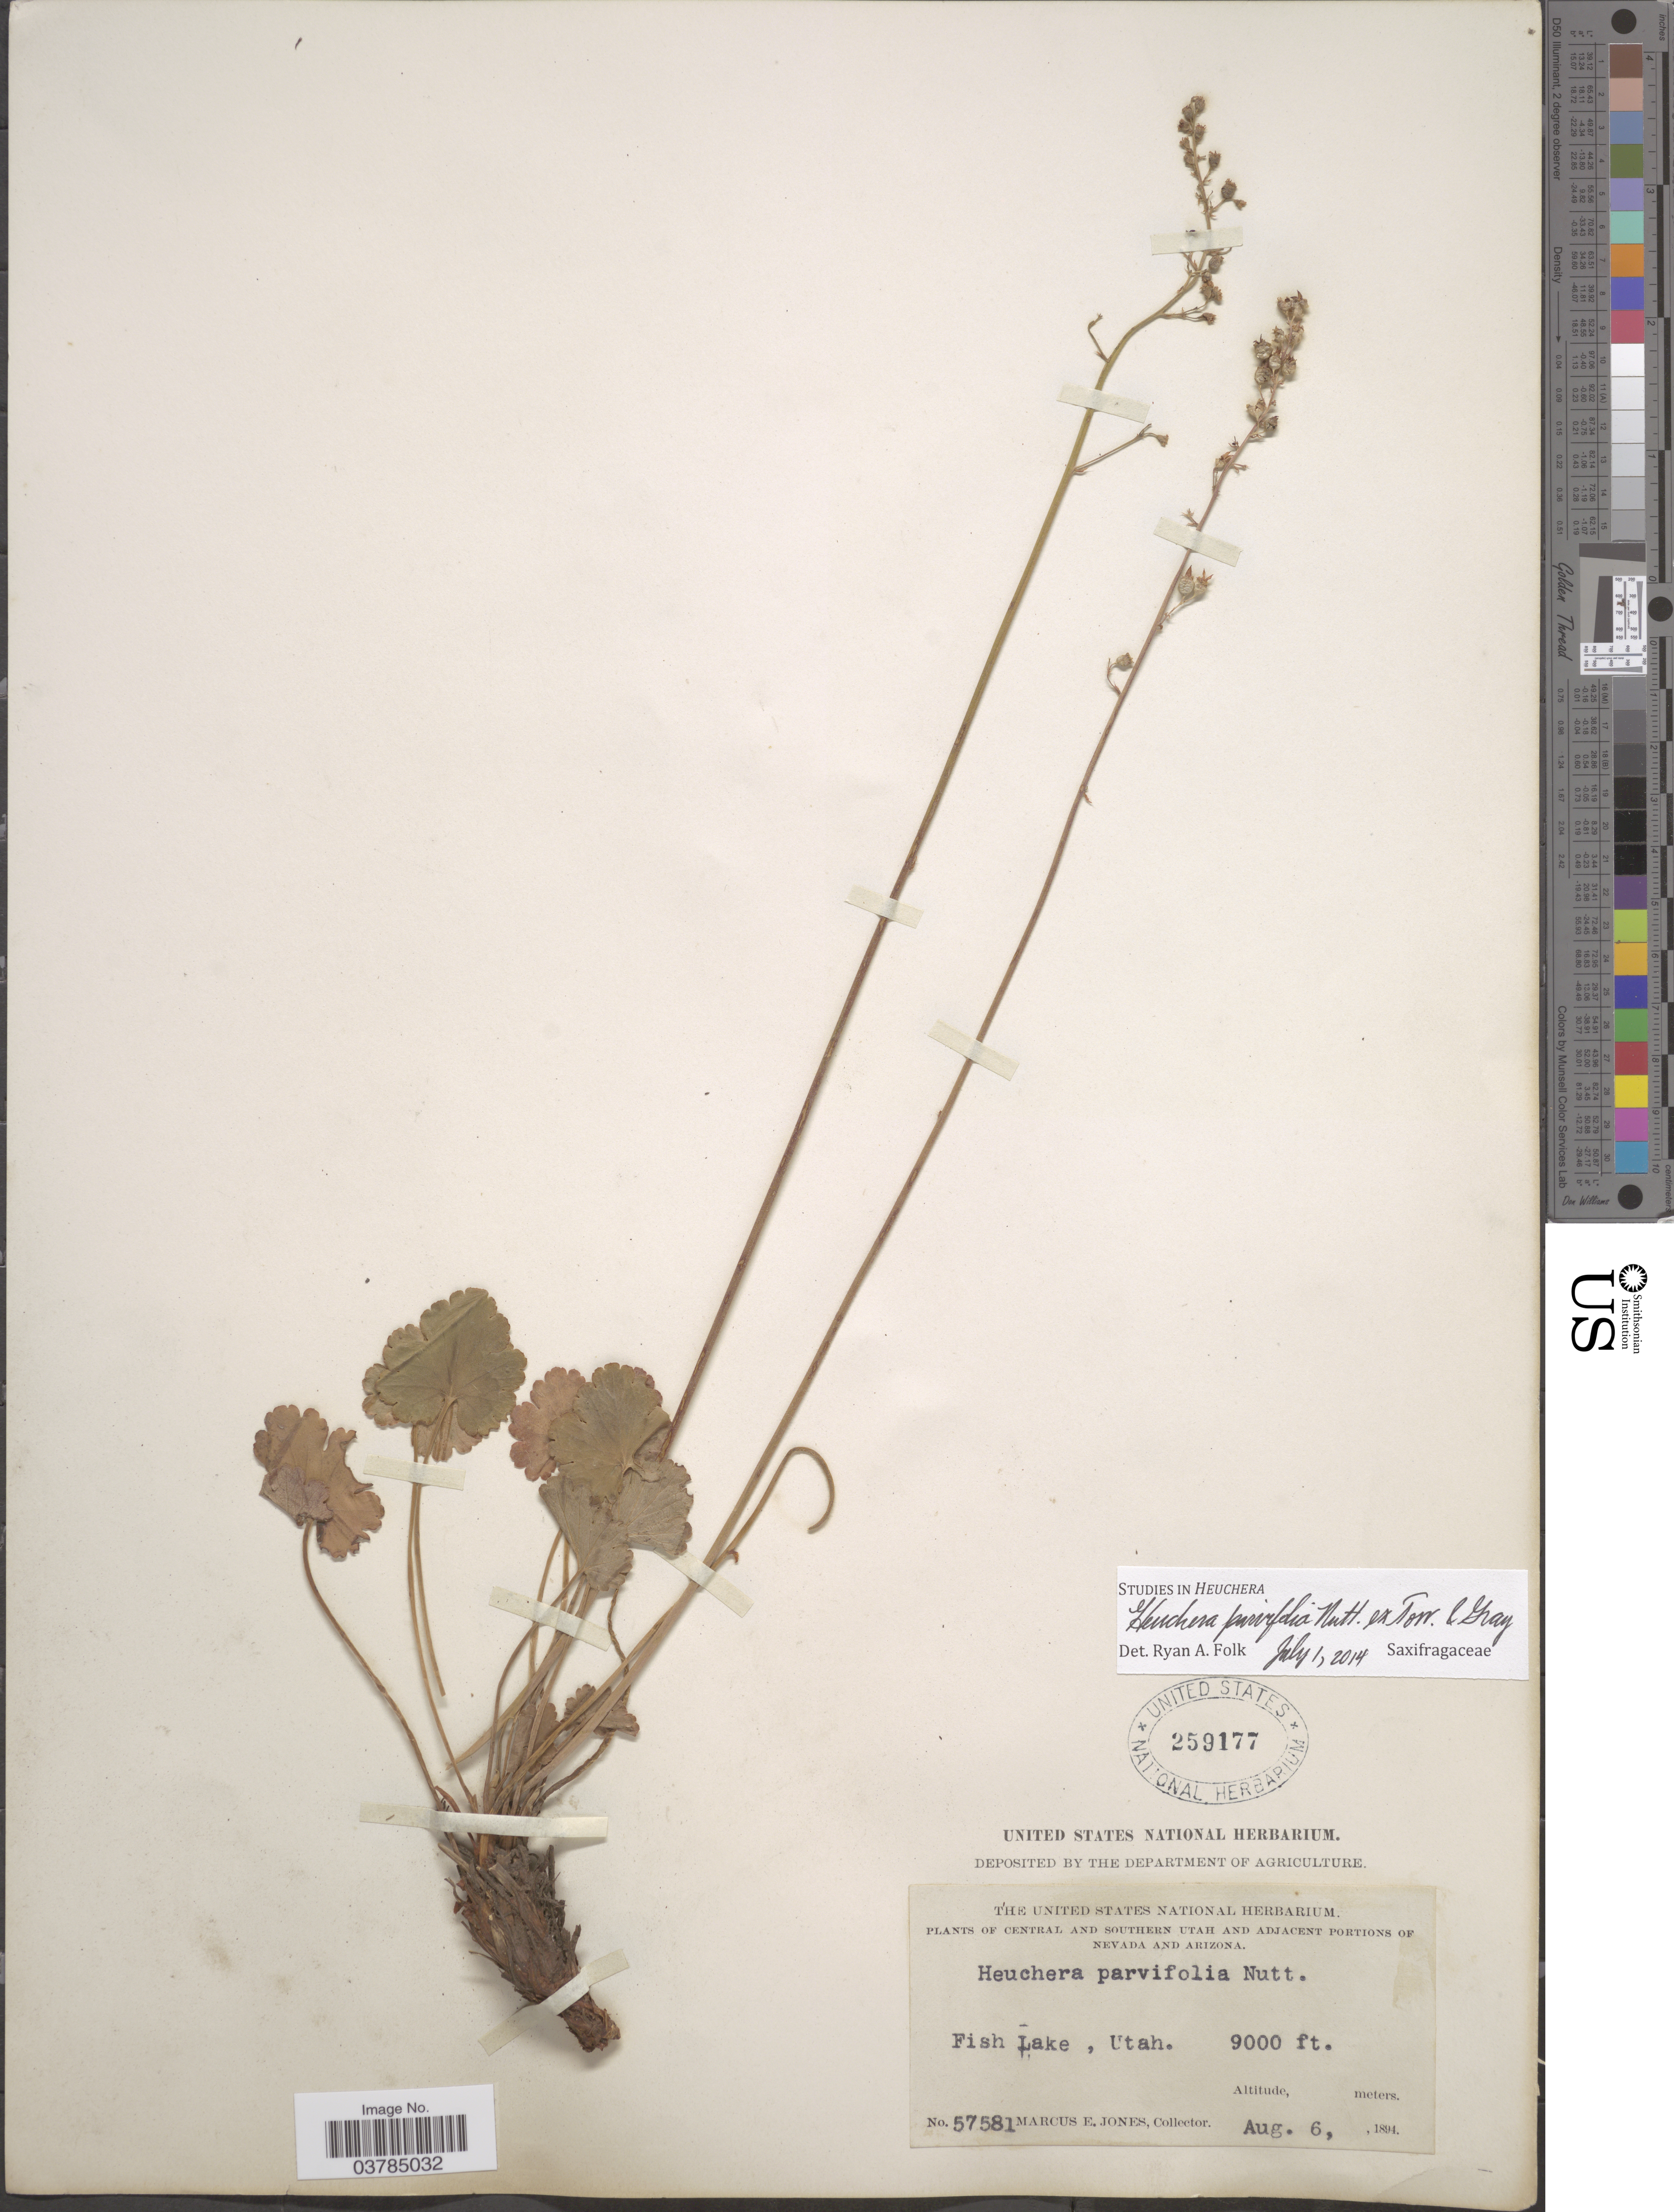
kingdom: Plantae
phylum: Tracheophyta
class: Magnoliopsida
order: Saxifragales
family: Saxifragaceae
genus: Heuchera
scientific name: Heuchera parvifolia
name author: Nutt.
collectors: M. E. Jones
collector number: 57581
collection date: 1894-08-06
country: United States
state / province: Utah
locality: Central And Southern Utah. Fish Lake.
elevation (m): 2743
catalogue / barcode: US 259177